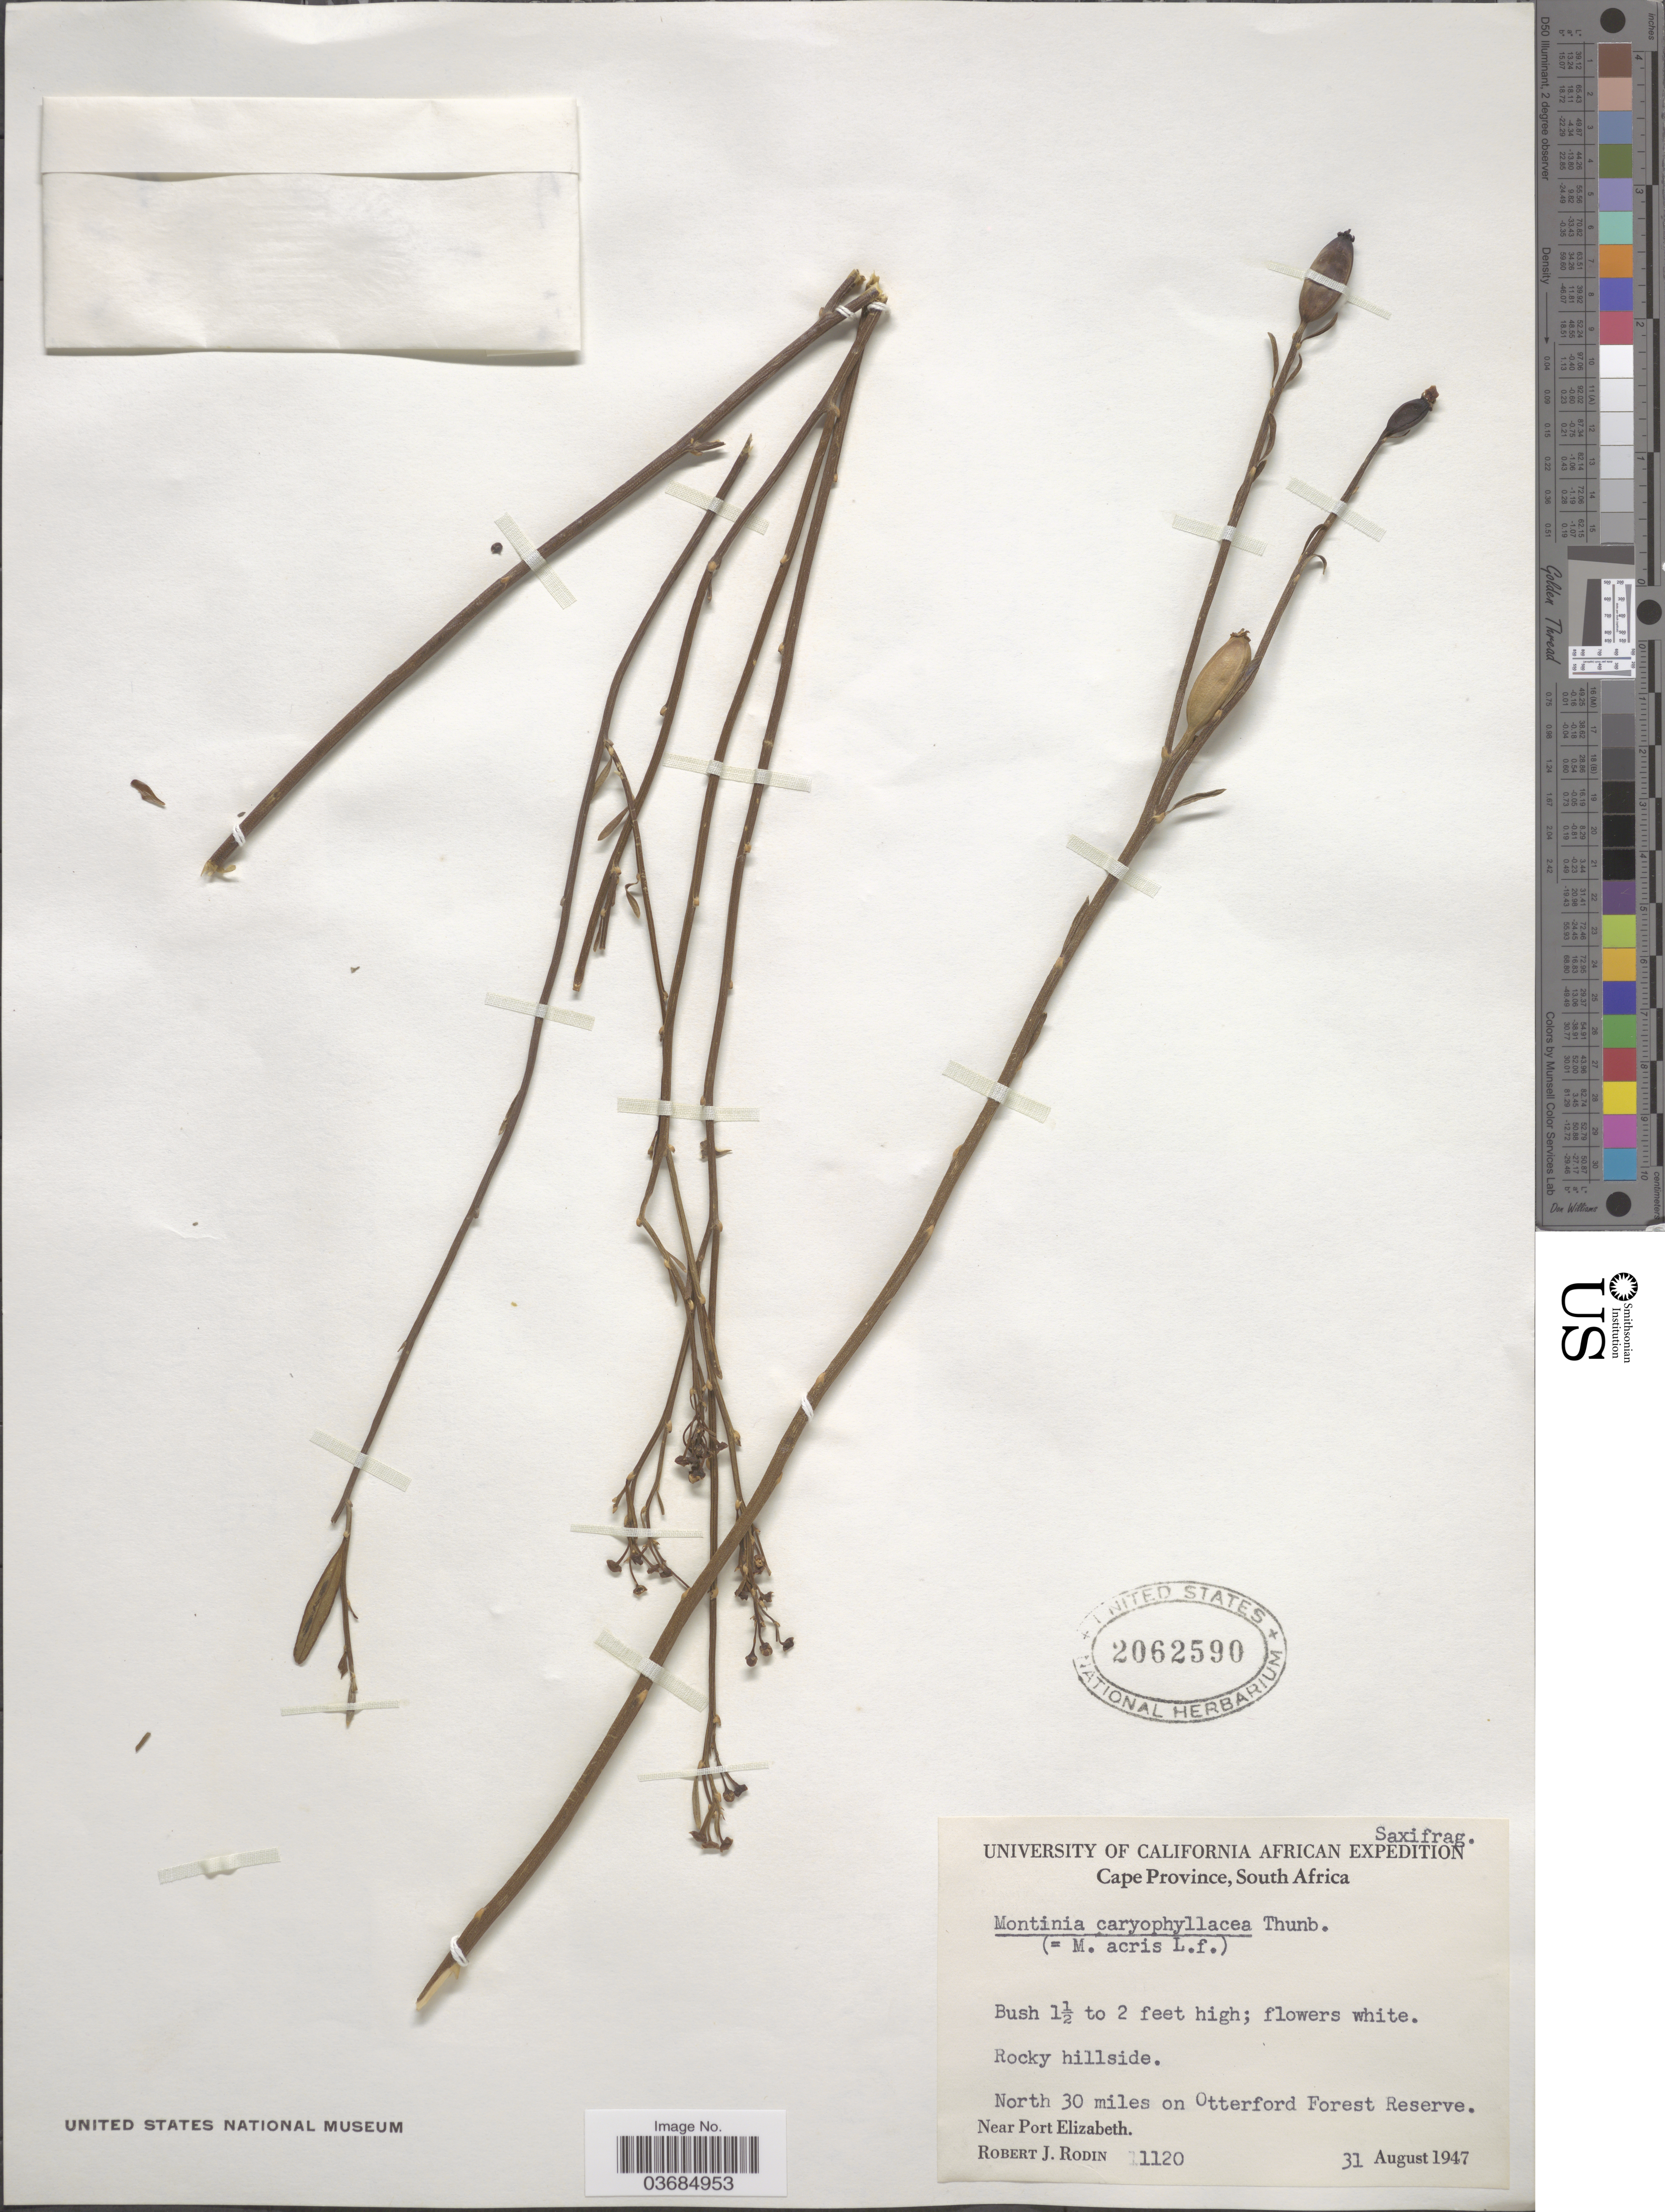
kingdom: Plantae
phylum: Tracheophyta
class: Magnoliopsida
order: Solanales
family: Montiniaceae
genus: Montinia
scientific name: Montinia caryophyllacea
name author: Thunb.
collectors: R. J. Rodin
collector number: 1120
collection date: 1947-08-31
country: South Africa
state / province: Eastern Cape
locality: University of California African Expedition. Rocky hillside. North 30 miles on Otterford Forest Reserve. Near Port Elizabeth.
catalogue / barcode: US 2062590